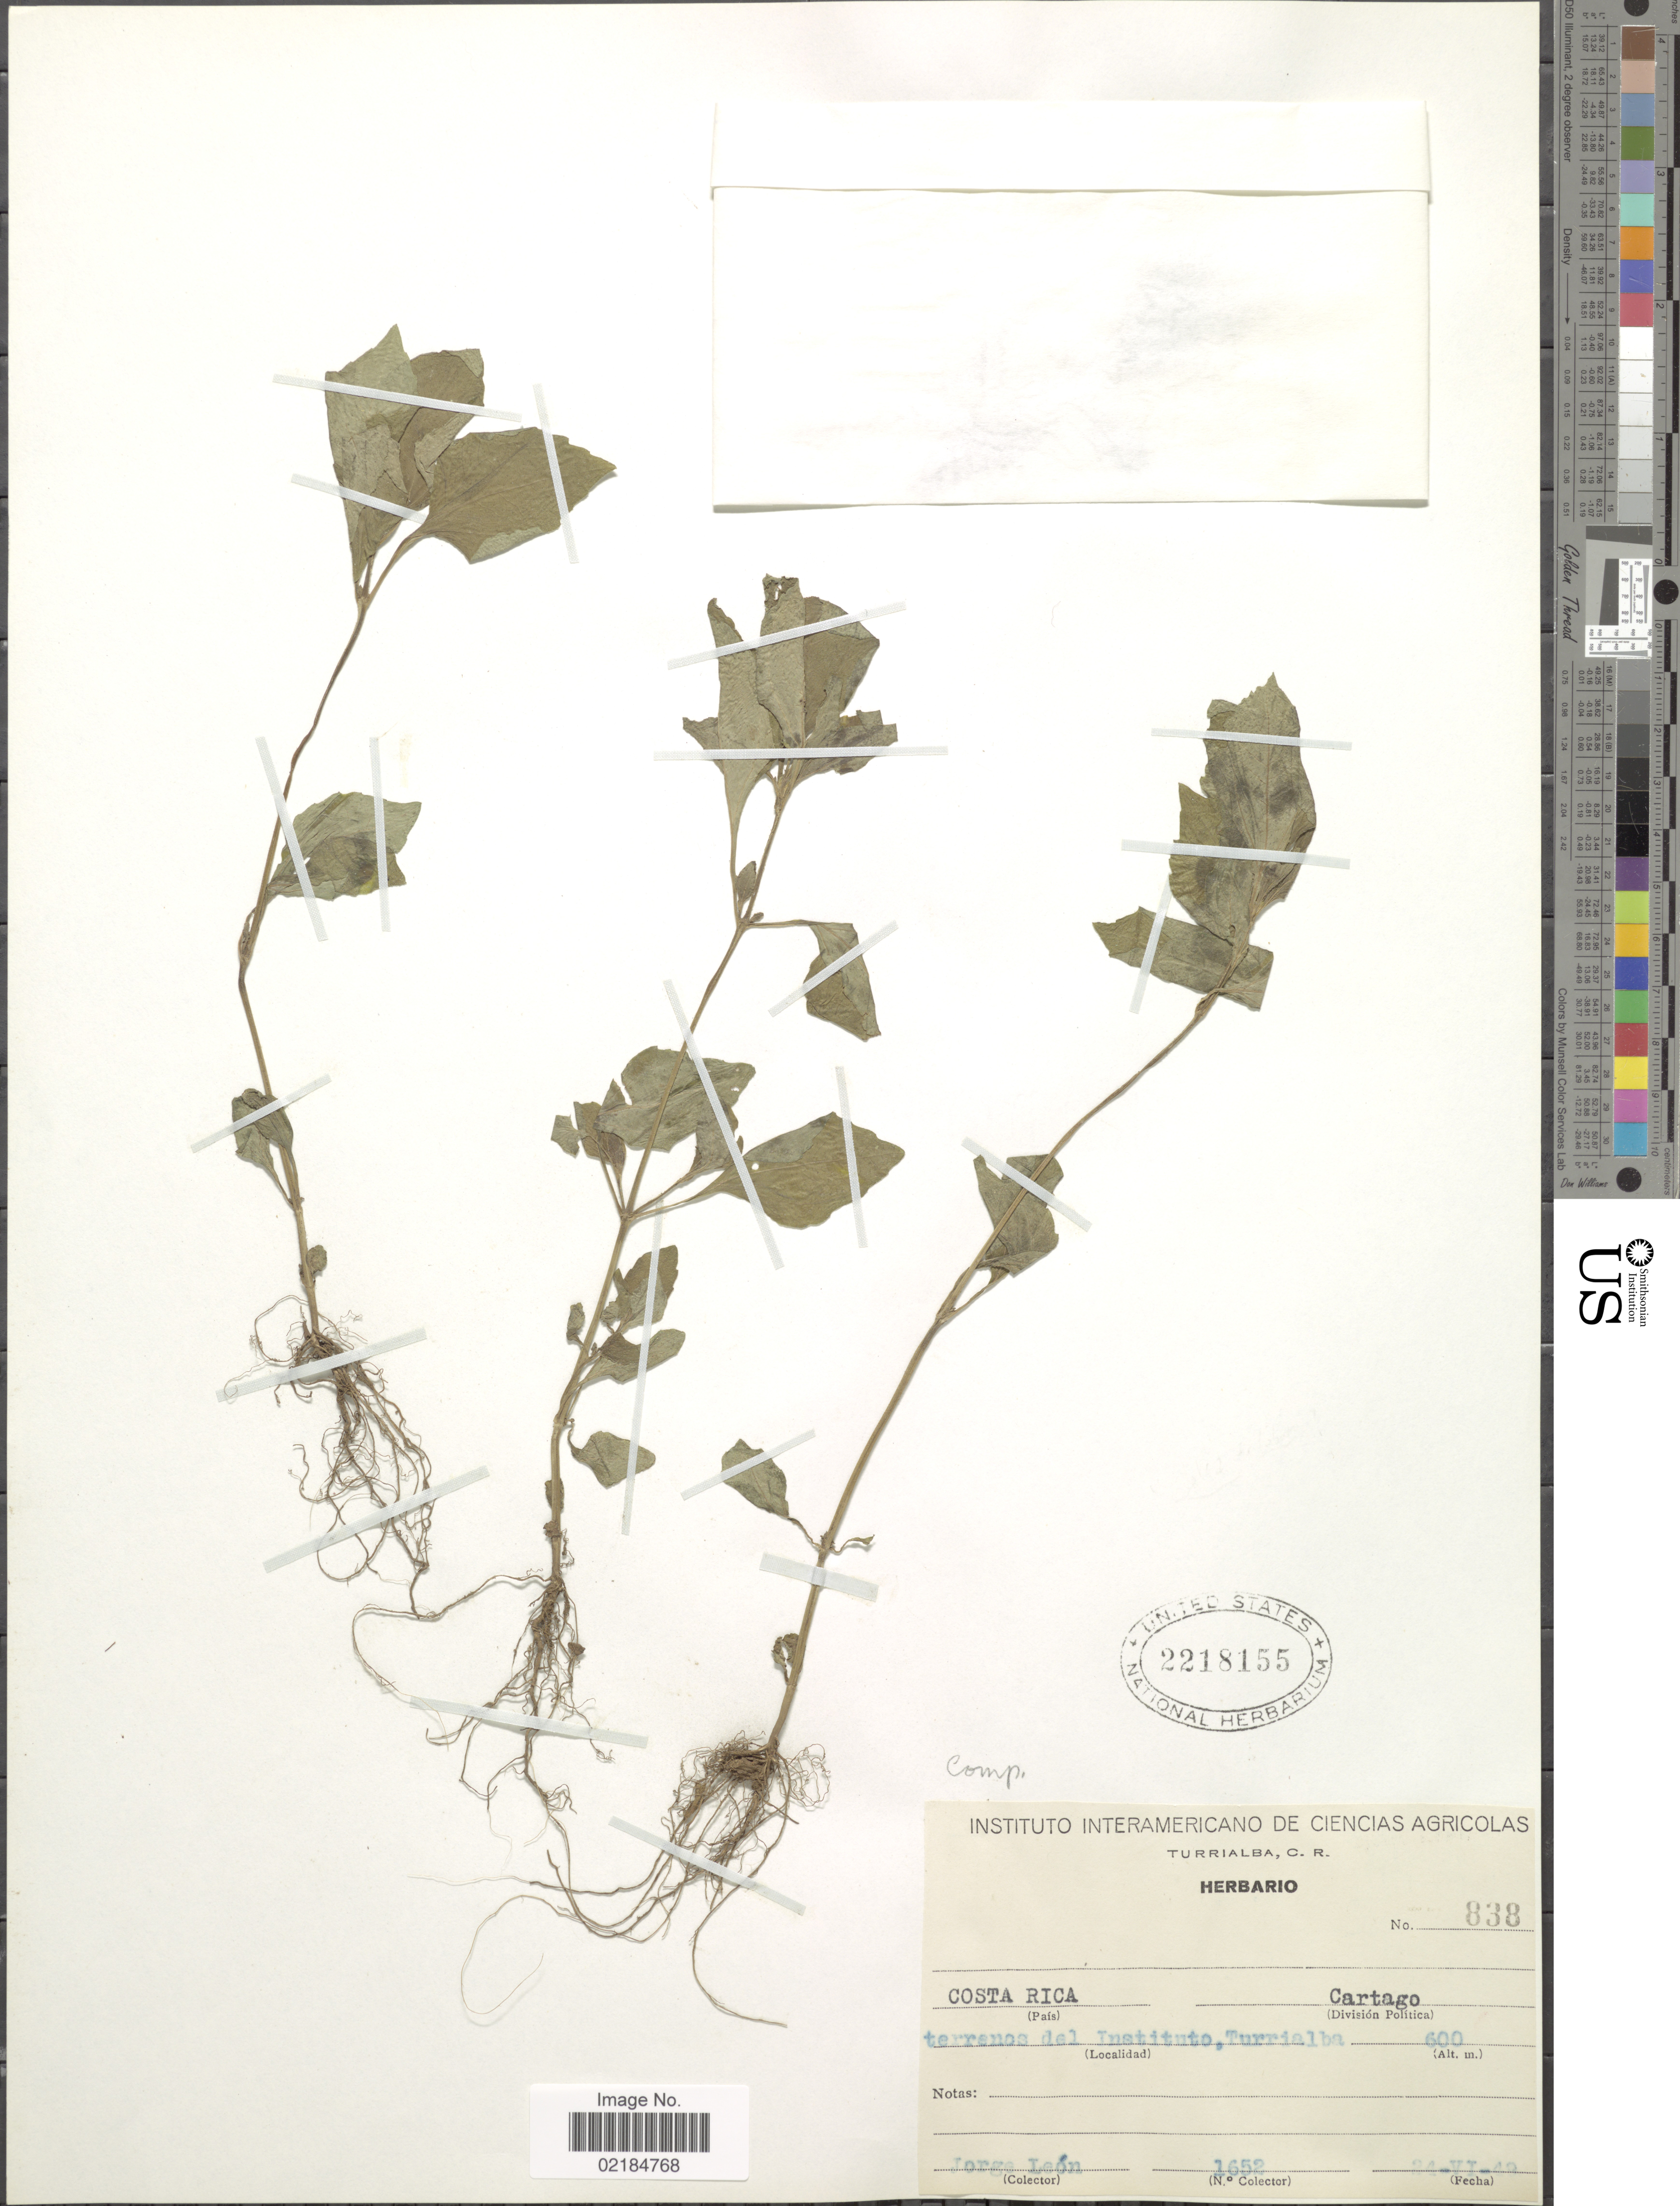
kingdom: Plantae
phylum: Tracheophyta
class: Magnoliopsida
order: Asterales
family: Asteraceae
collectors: J. León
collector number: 838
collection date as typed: Transcribed d/m/y: 24/6/42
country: Costa Rica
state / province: Cartago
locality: Terresnos del Insituto, Turrialba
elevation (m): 600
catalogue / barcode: US 2218155